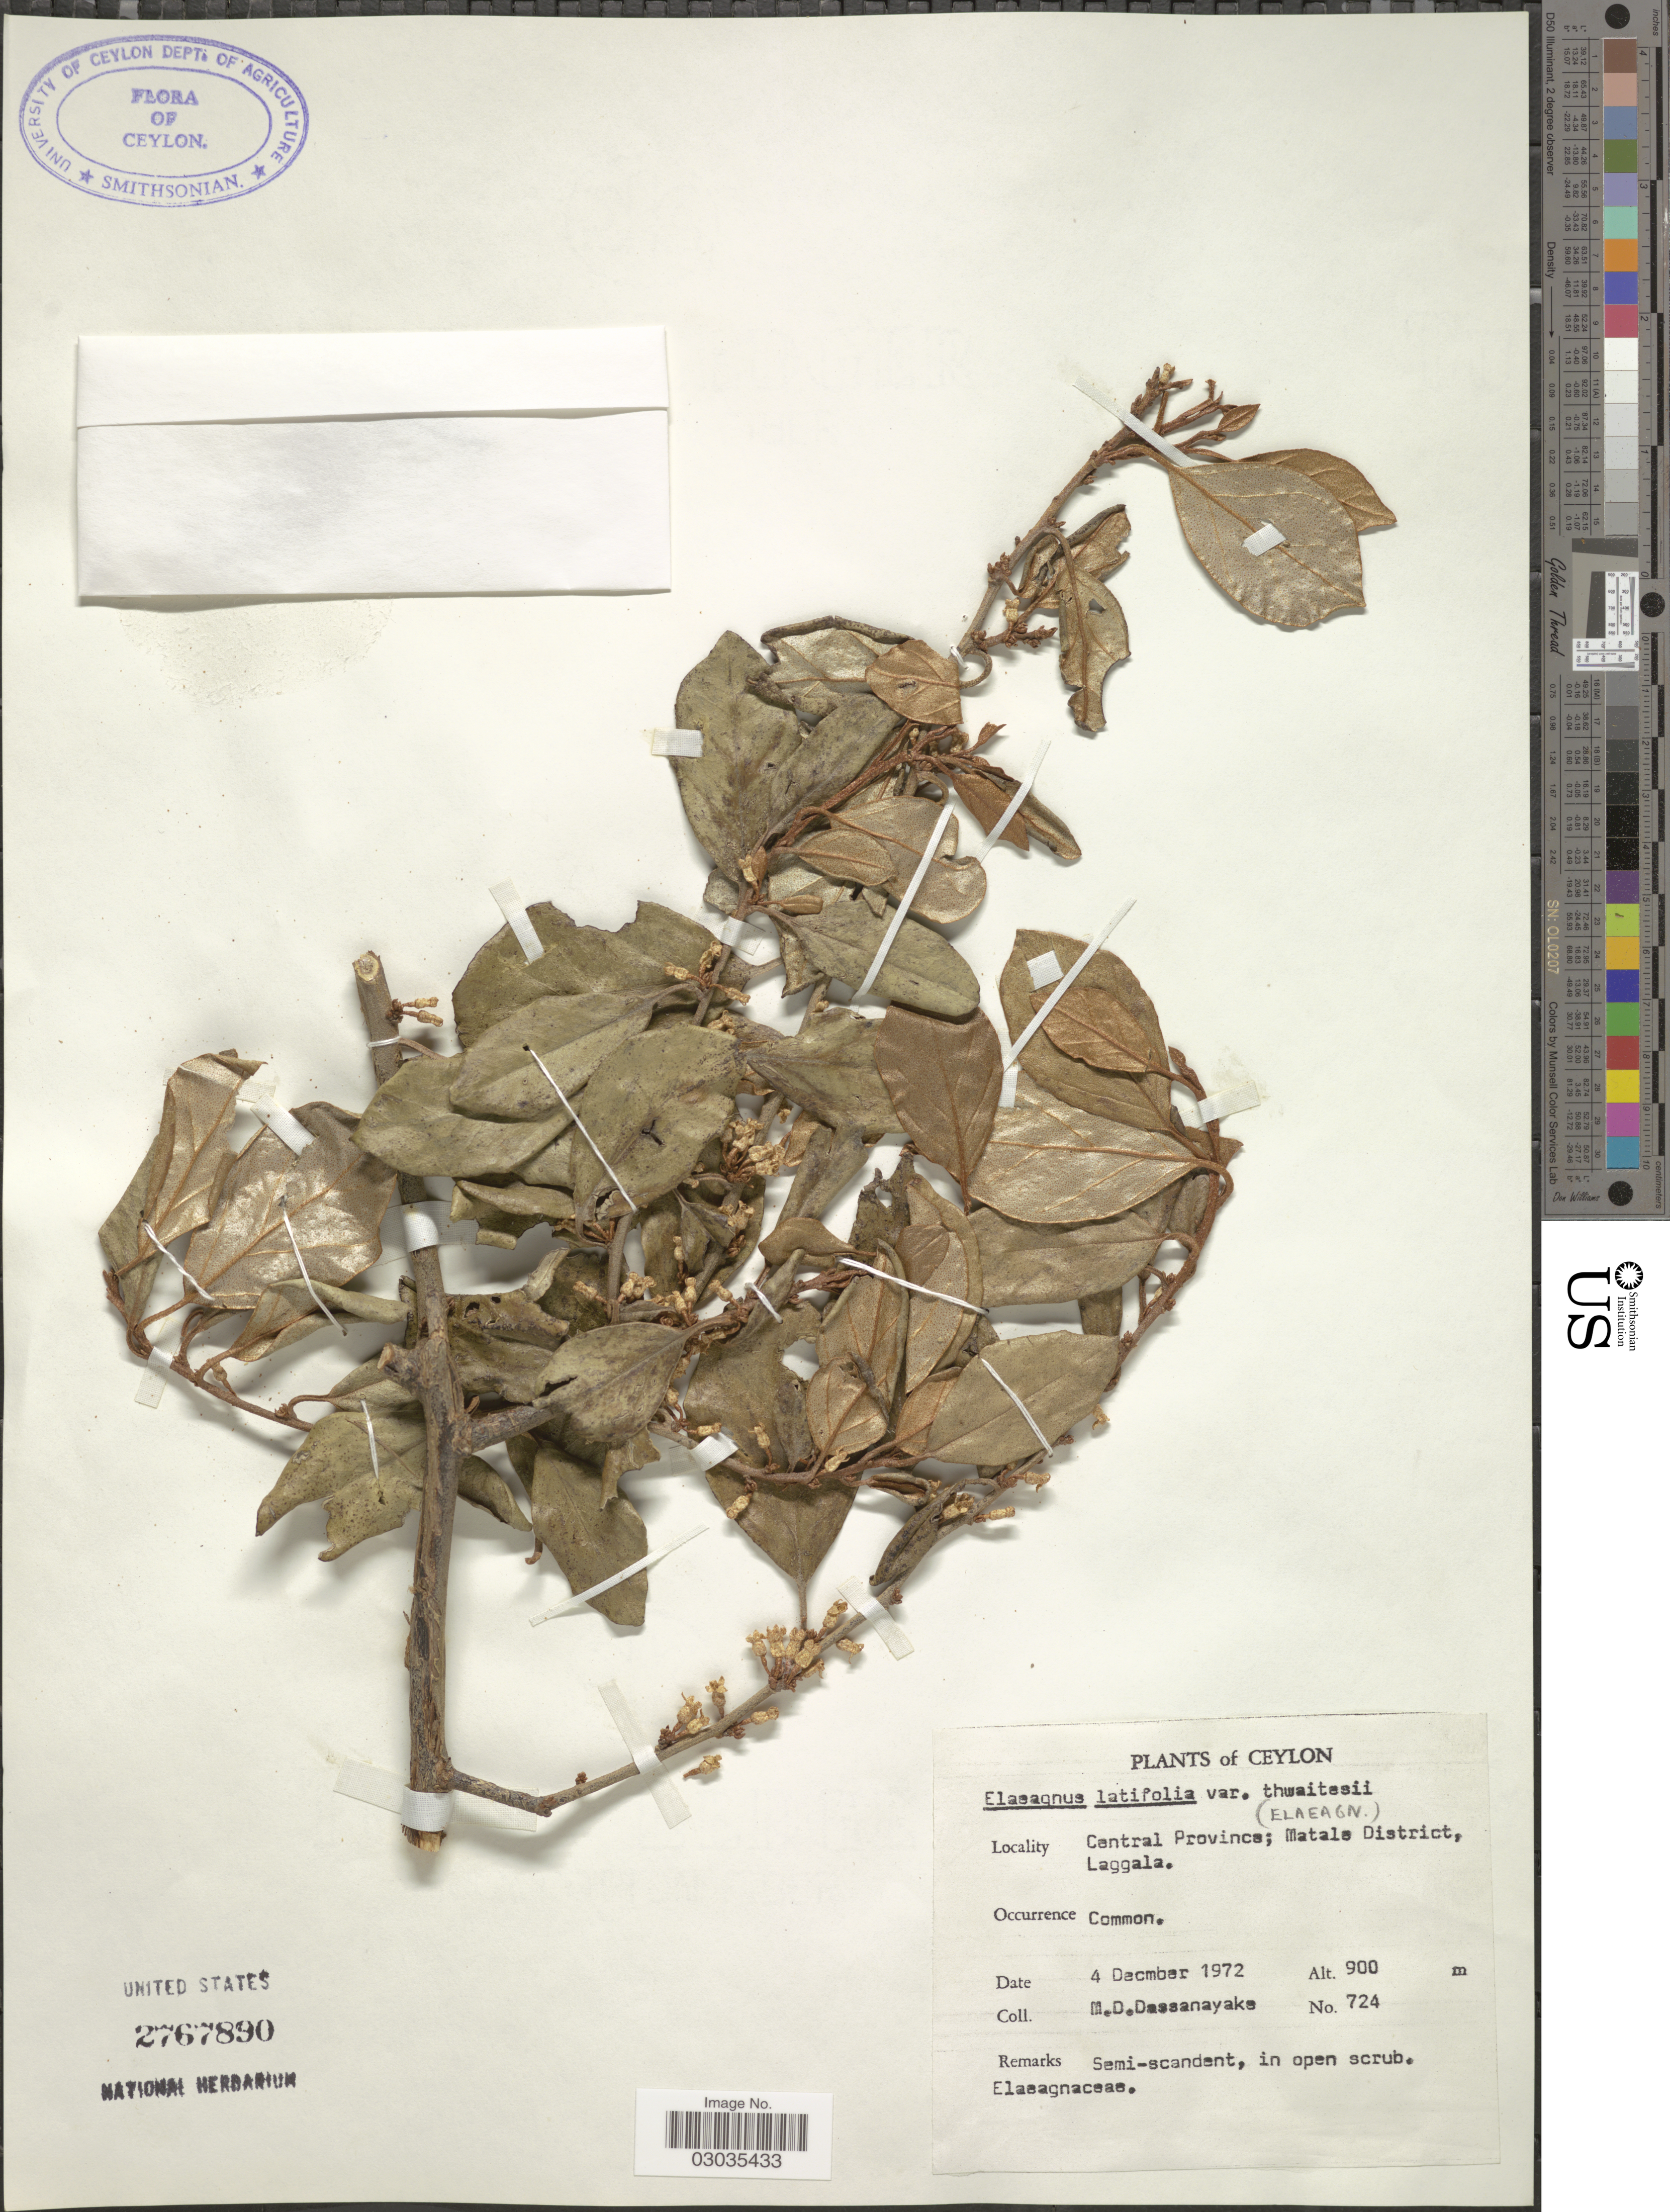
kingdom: Plantae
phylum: Tracheophyta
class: Magnoliopsida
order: Rosales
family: Elaeagnaceae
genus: Elaeagnus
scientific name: Elaeagnus latifolia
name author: L.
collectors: M. D. Dassanayake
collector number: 724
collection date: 1972-12-04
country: Sri Lanka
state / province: Central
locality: Ceylon, Matale District, Laggala.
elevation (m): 900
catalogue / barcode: US 2767890